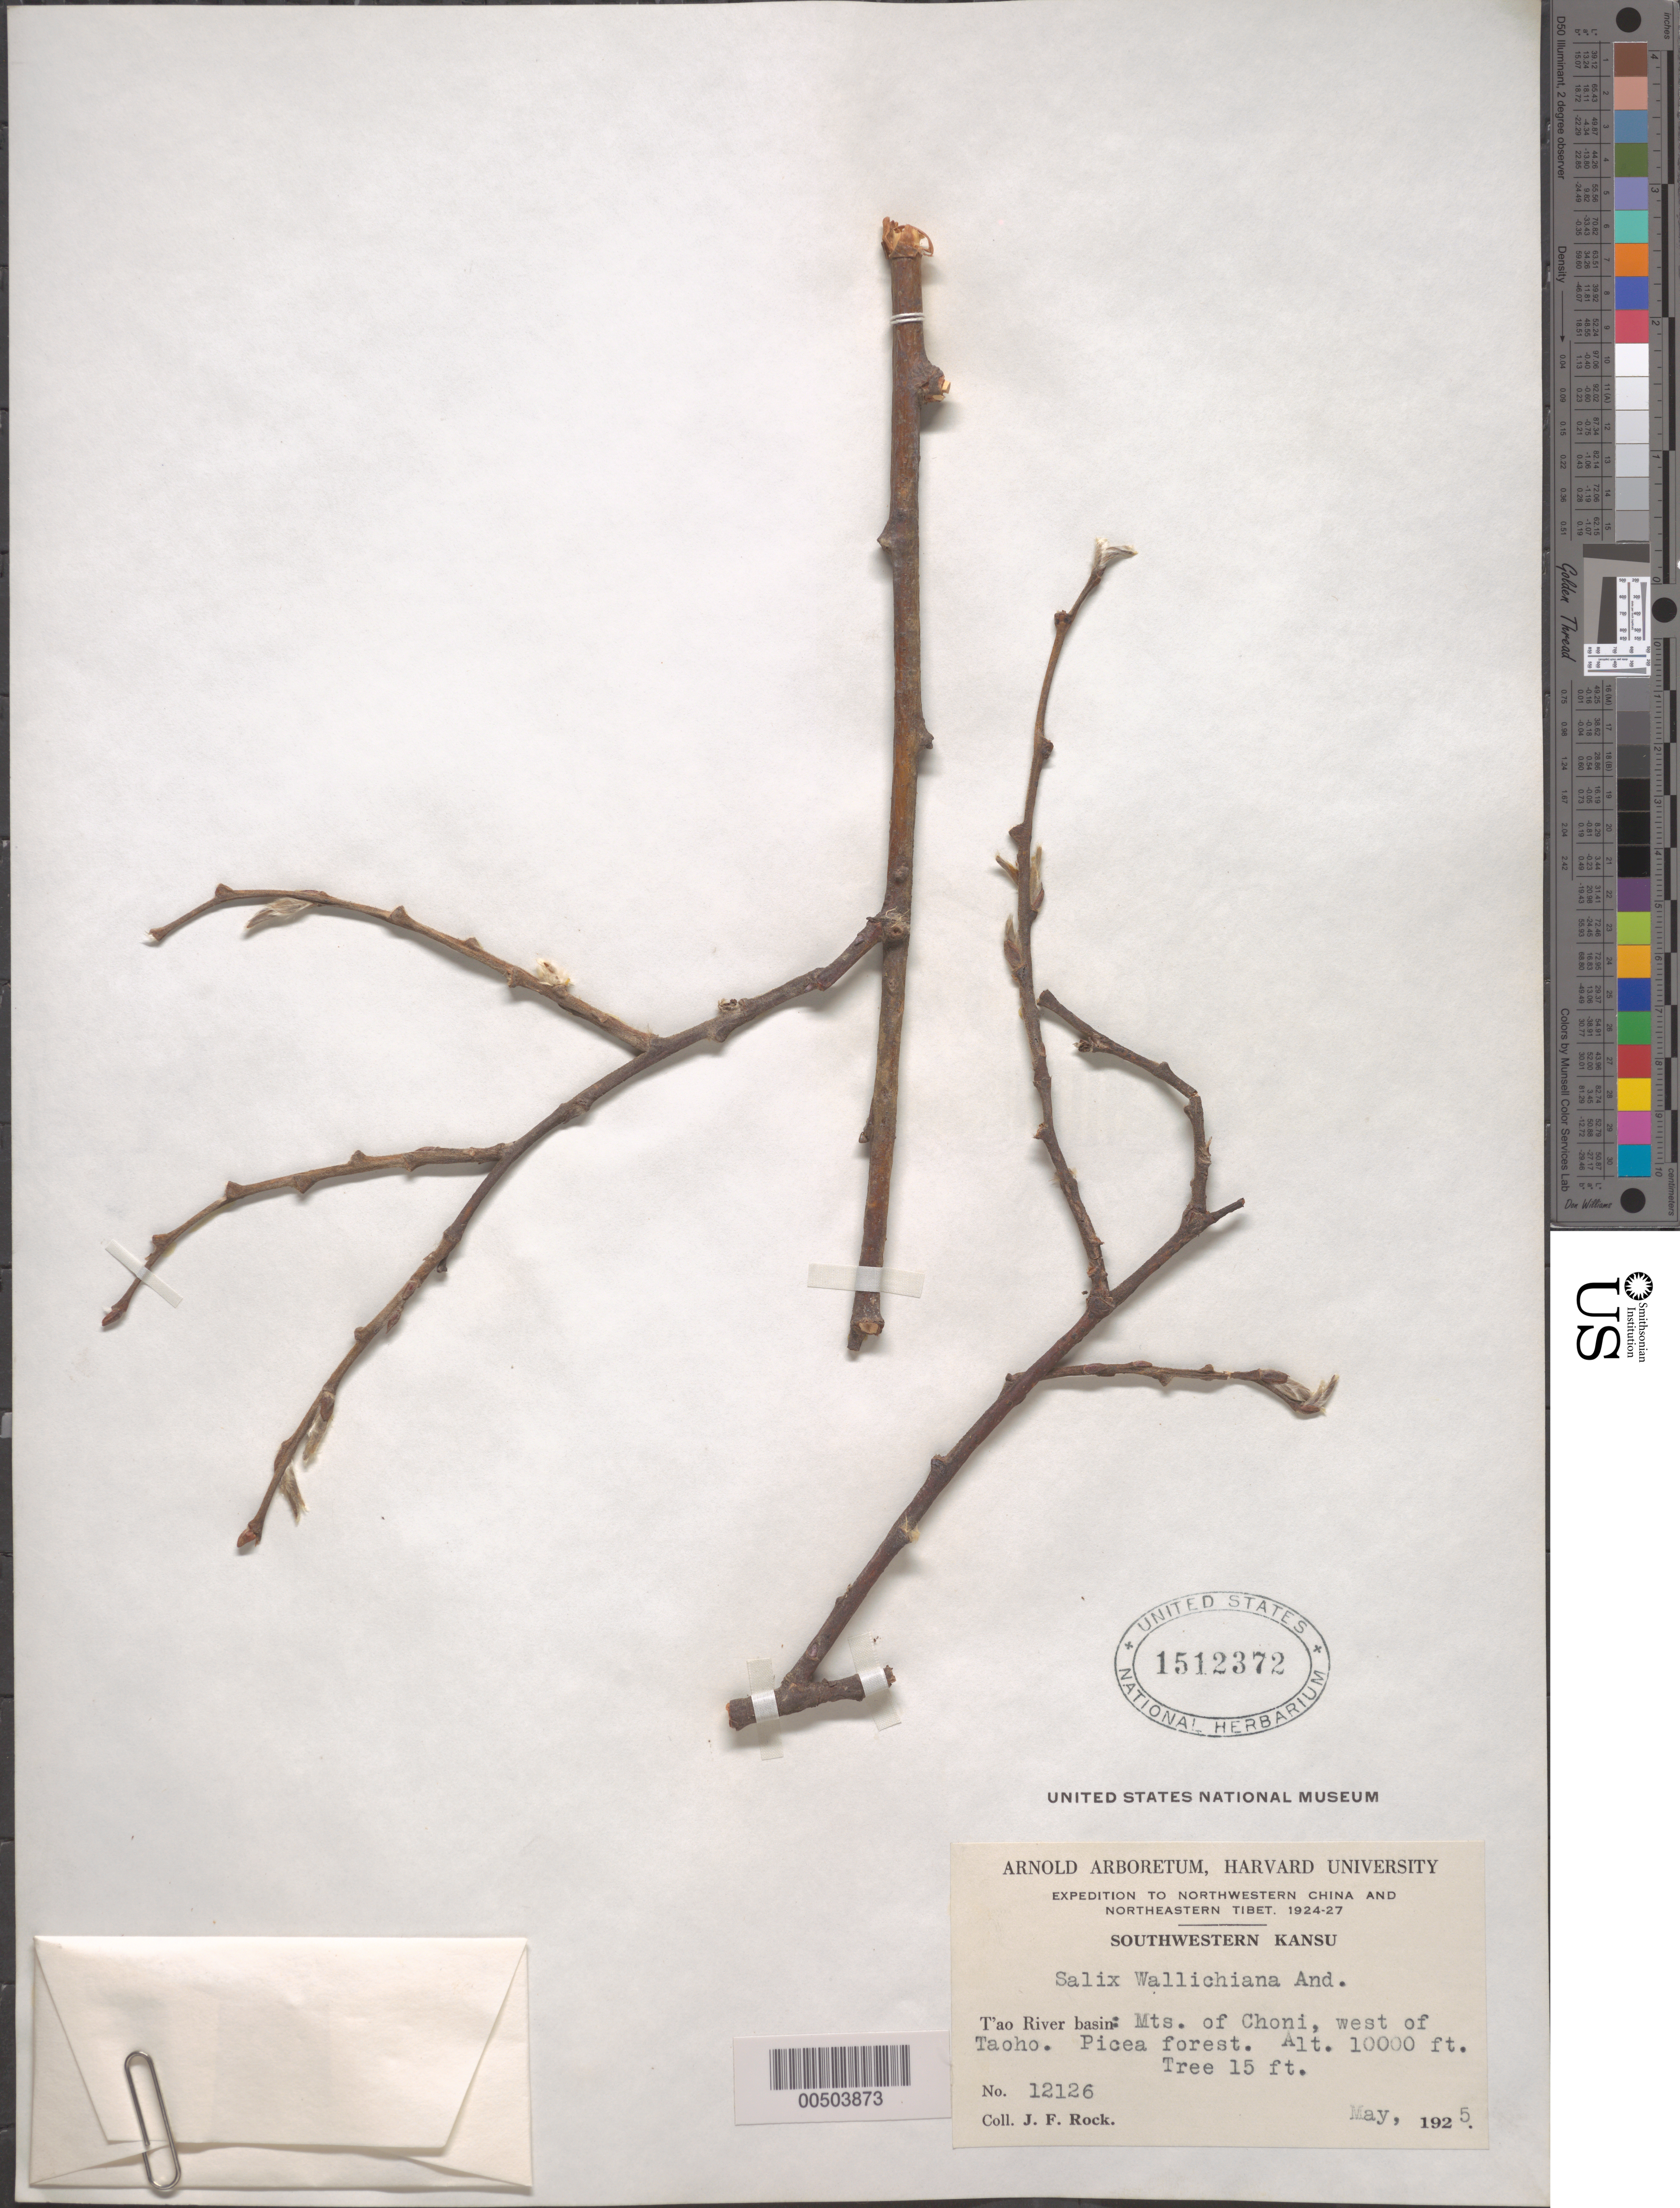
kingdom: Plantae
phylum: Tracheophyta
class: Magnoliopsida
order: Malpighiales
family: Salicaceae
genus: Salix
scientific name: Salix wallichiana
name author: Andersson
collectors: J. F. Rock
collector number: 12126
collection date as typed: May 1925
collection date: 1925-05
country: China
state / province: Gansu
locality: Tao River basin: Mts. of Choni, west of Taoho. Picea forest.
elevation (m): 3048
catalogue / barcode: US 1512372